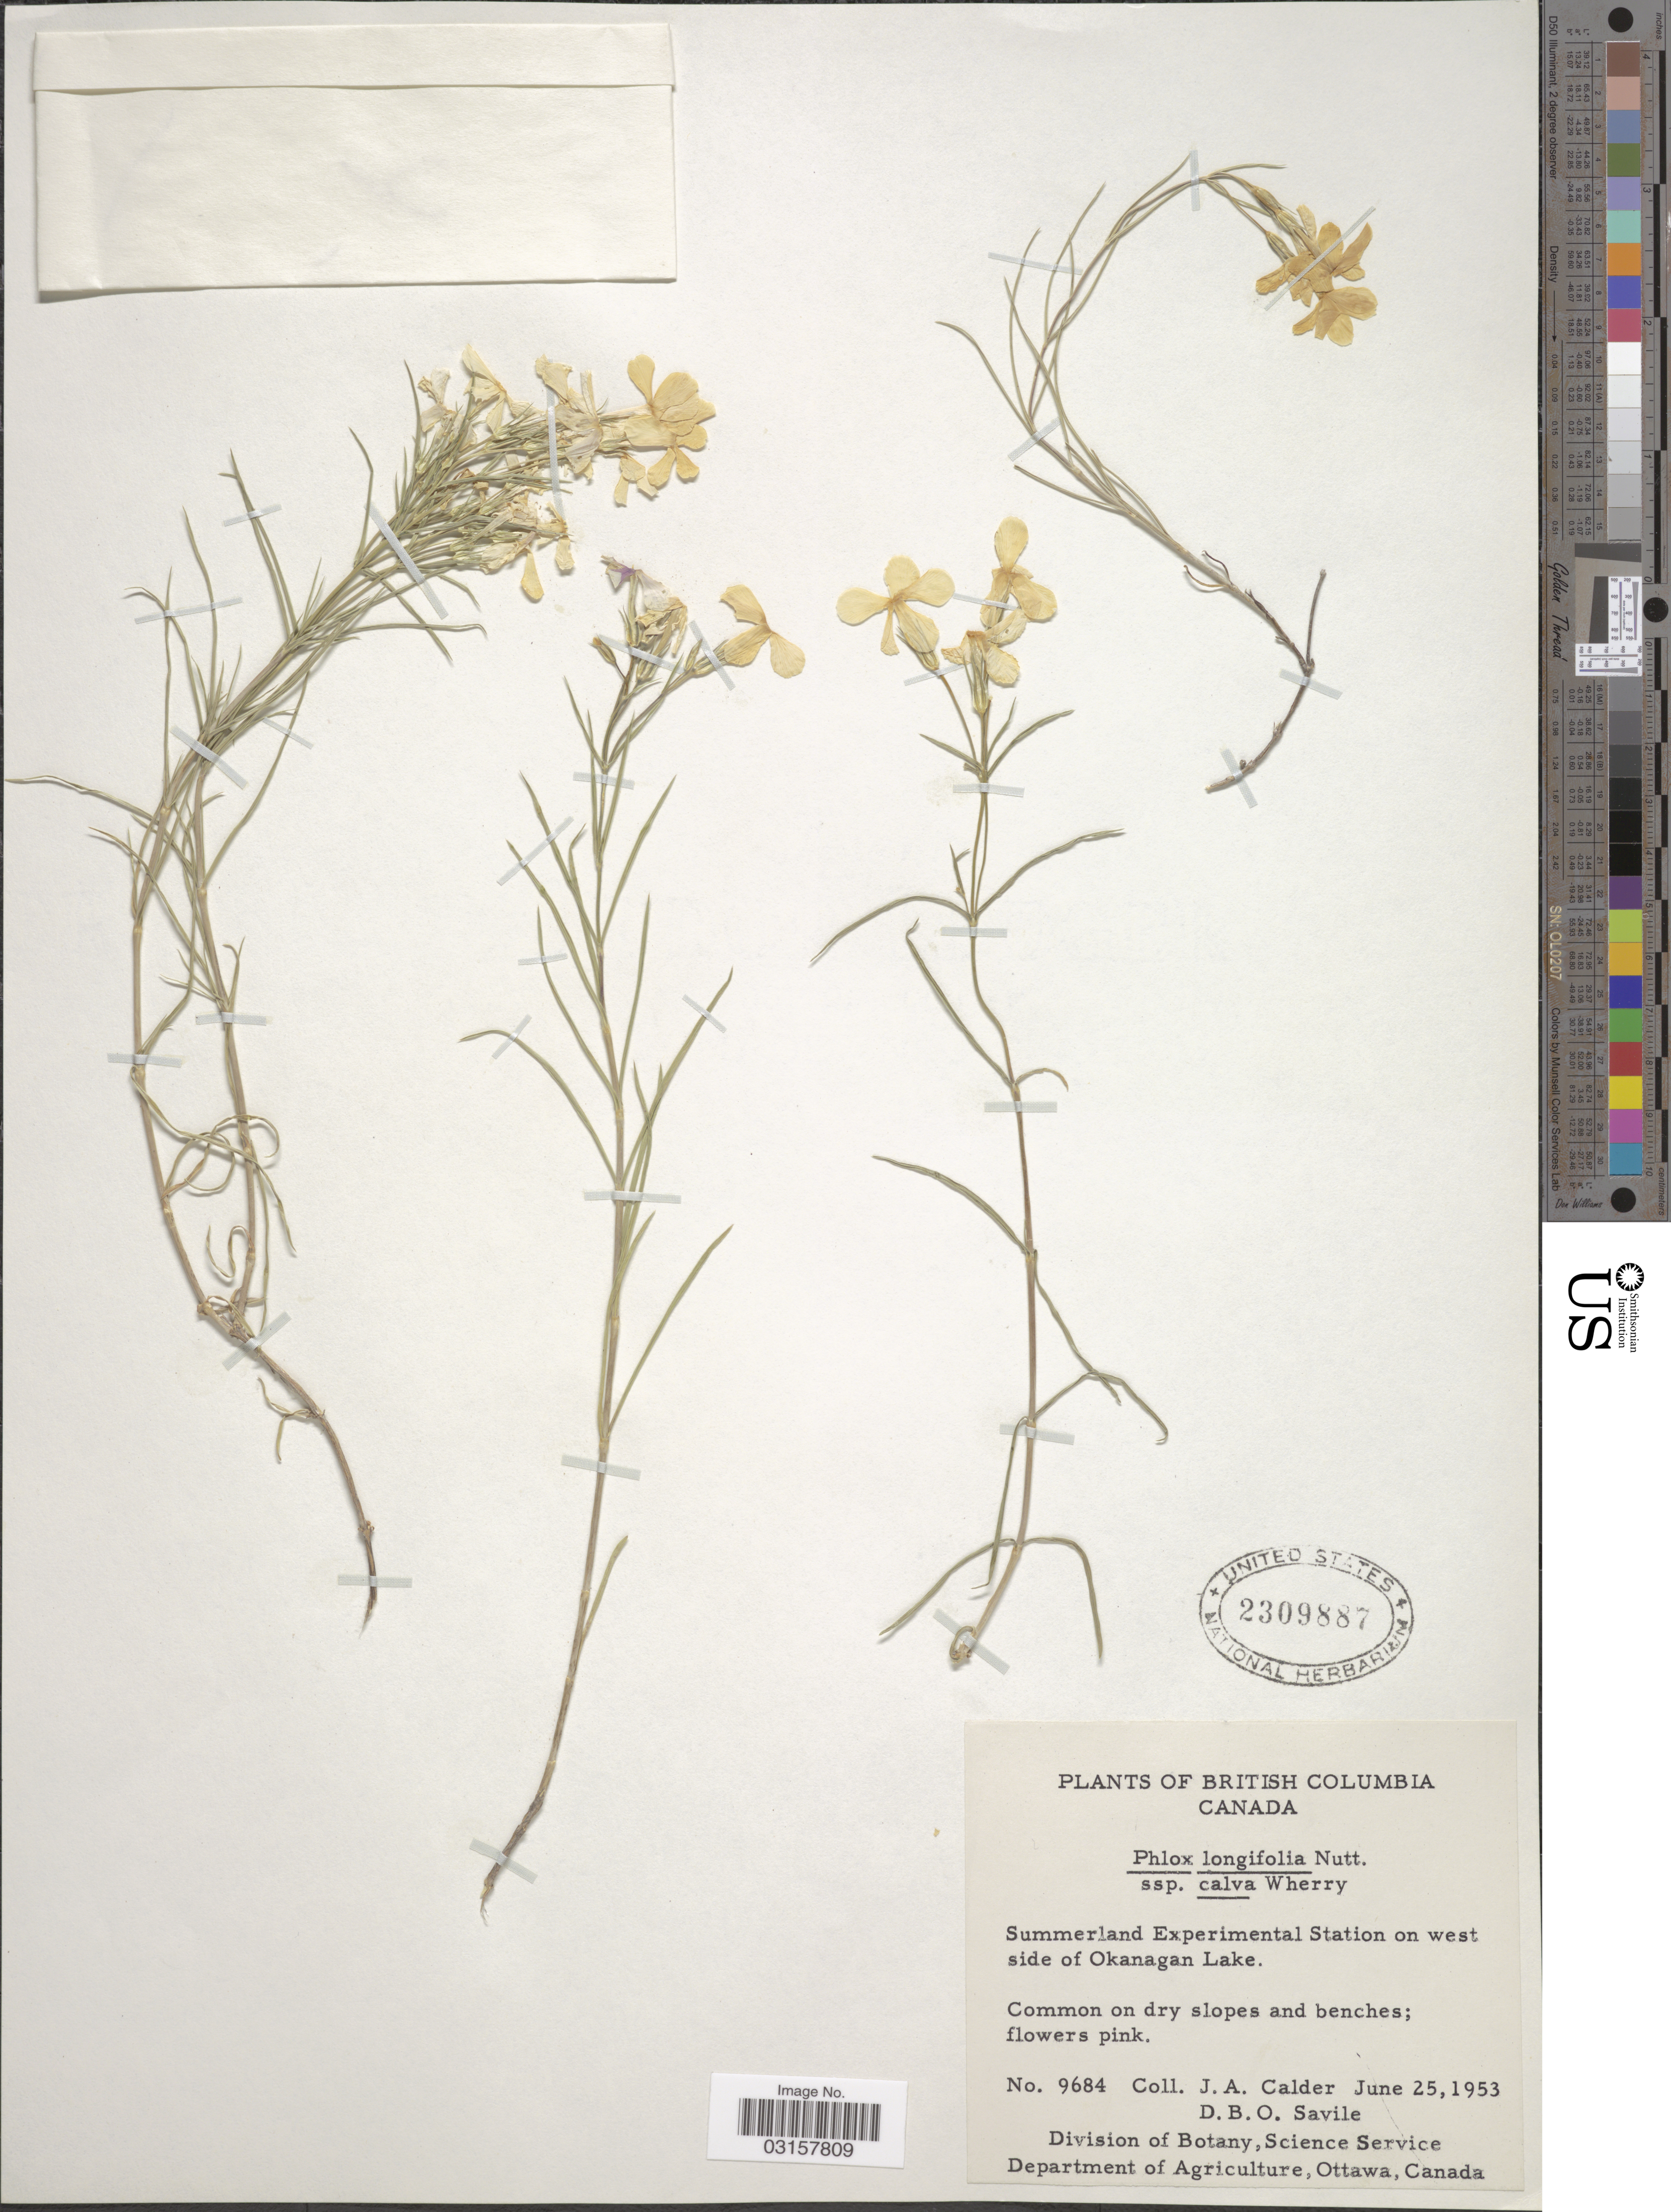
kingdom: Plantae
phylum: Tracheophyta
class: Magnoliopsida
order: Ericales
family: Polemoniaceae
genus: Phlox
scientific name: Phlox longifolia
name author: Nutt.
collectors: J. A. Calder & D. Savile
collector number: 9684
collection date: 1953-06-25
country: Canada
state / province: British Columbia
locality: Summerland Experimental Station on west side of Okanagan Lake.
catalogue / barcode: US 2309887